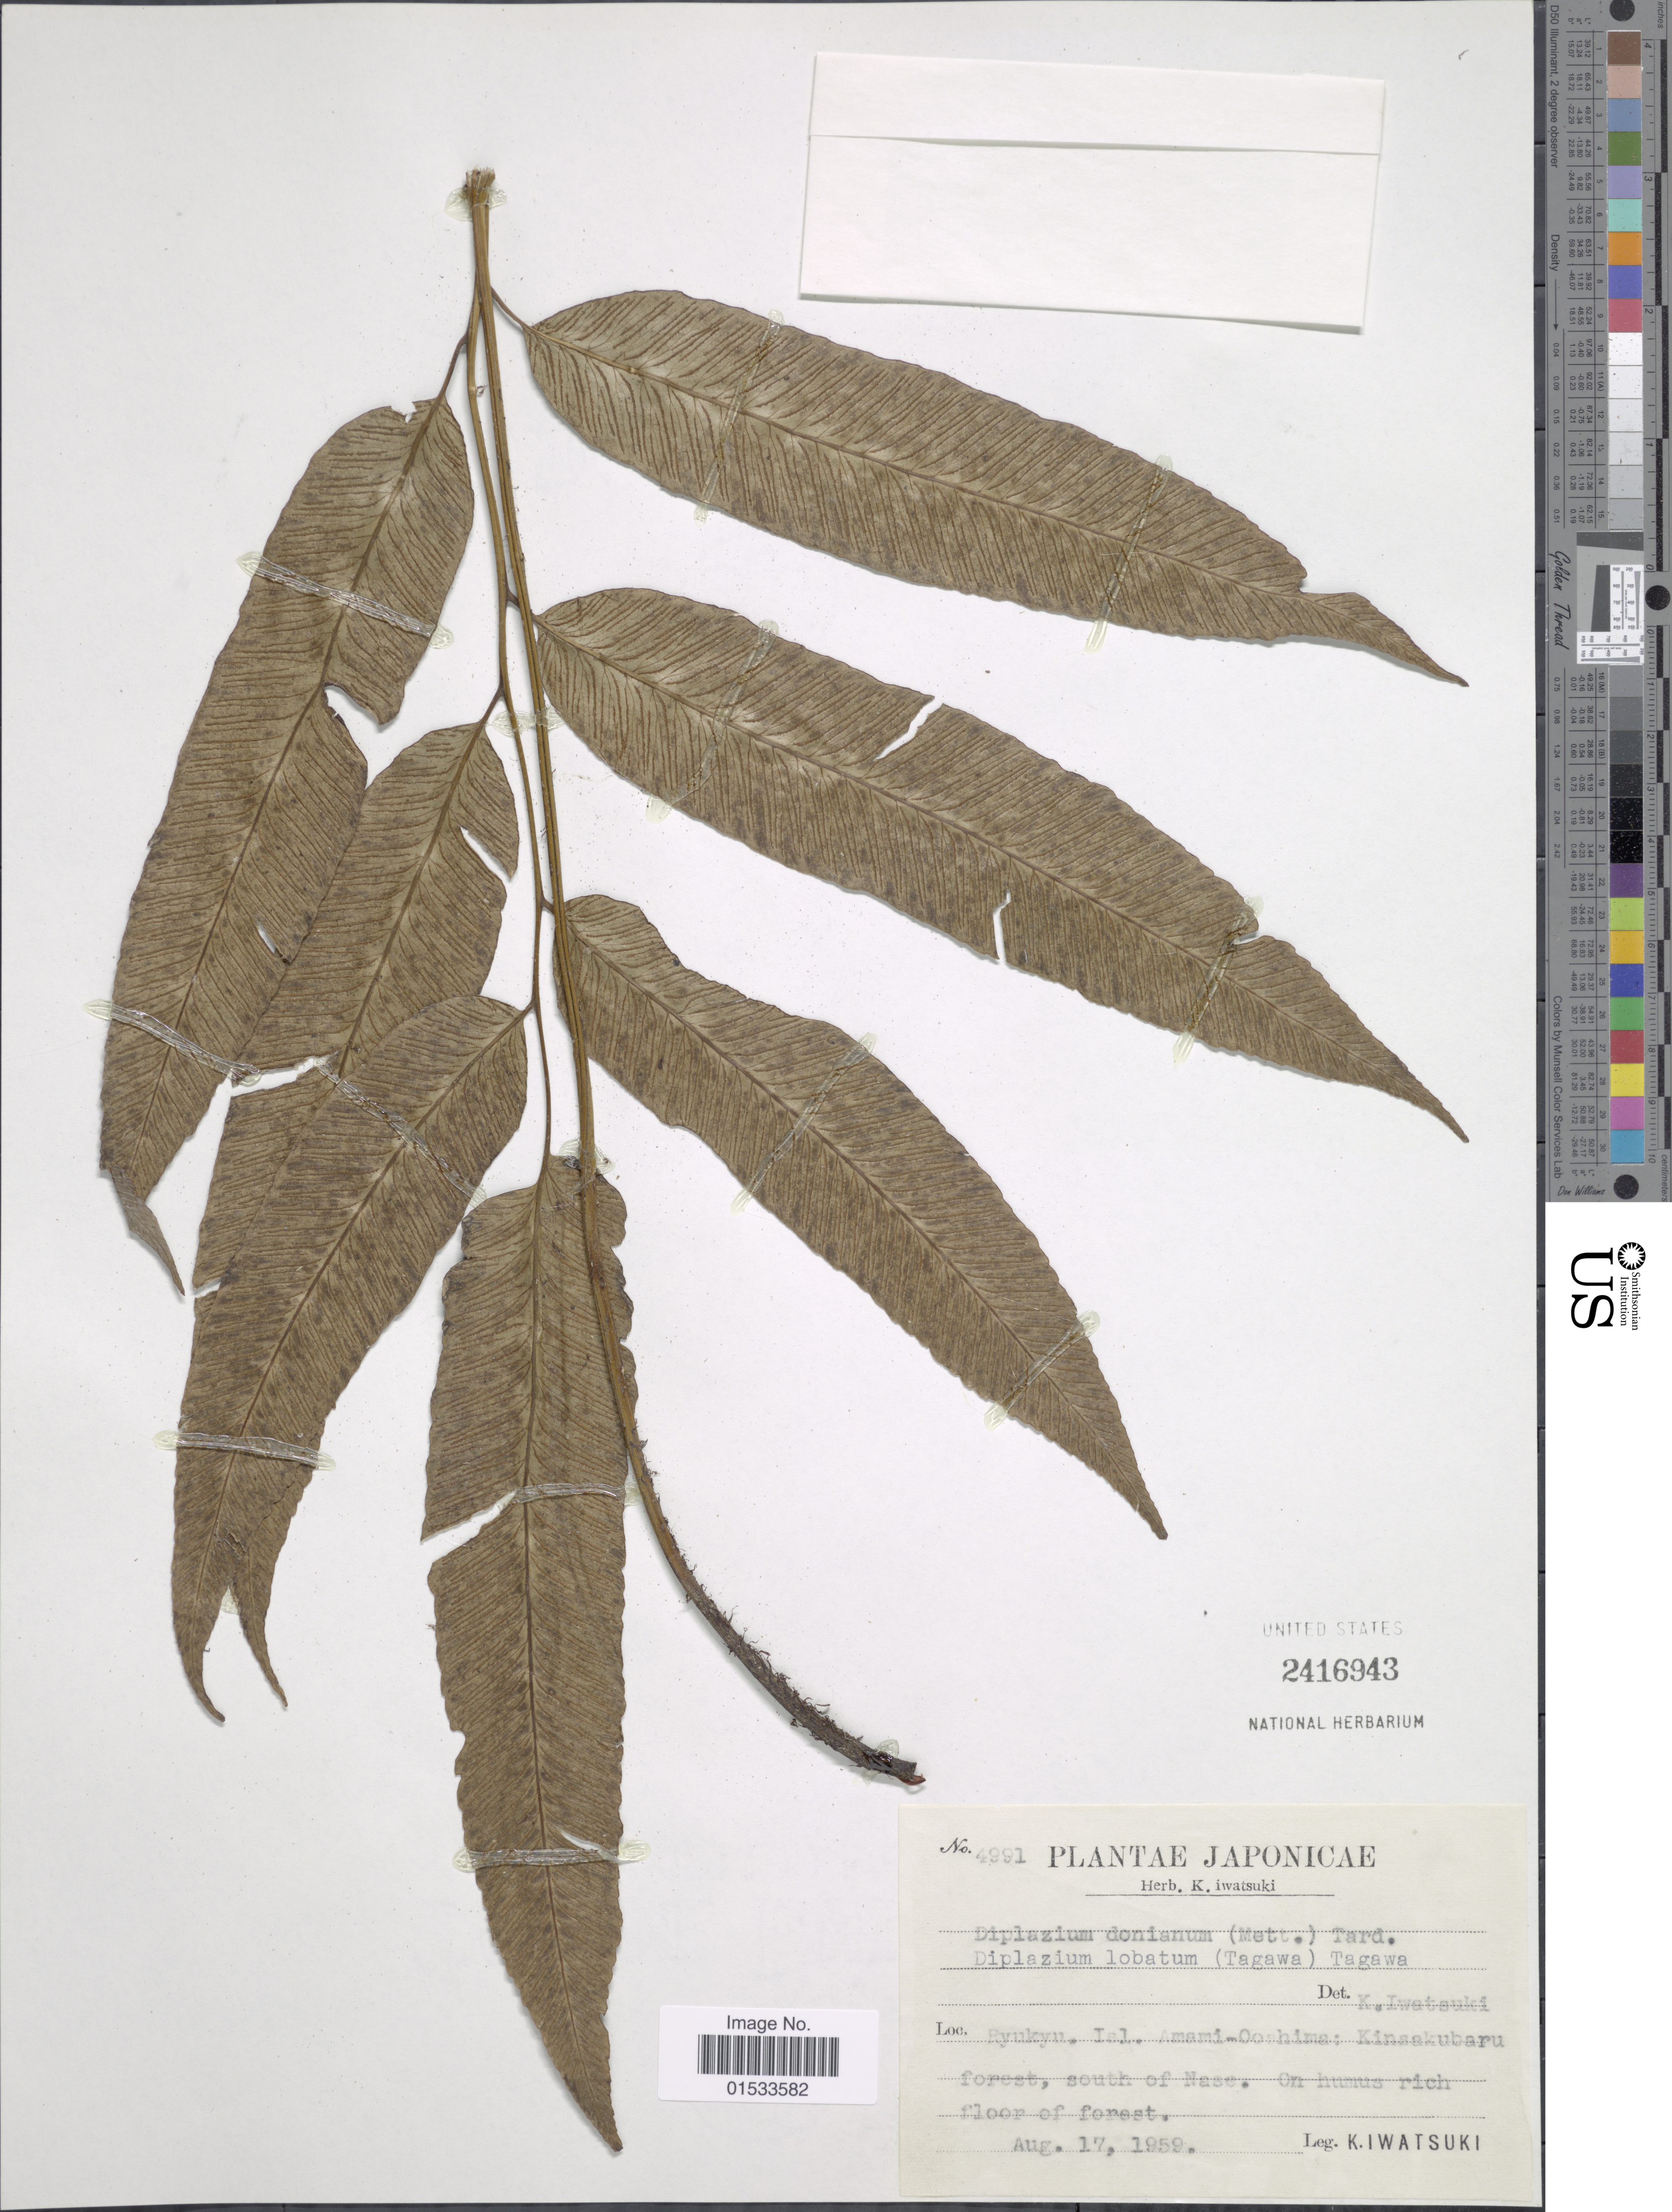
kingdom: Plantae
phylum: Tracheophyta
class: Polypodiopsida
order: Polypodiales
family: Athyriaceae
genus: Diplazium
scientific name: Diplazium donianum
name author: (Mett.) Tardieu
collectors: K. Iwatsuki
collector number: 4991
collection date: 1959-08-17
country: Japan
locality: Ryukyu, Isl. Amami- Ooshims: Kinsakubaru forestm south of Nase.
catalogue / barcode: US 2416943